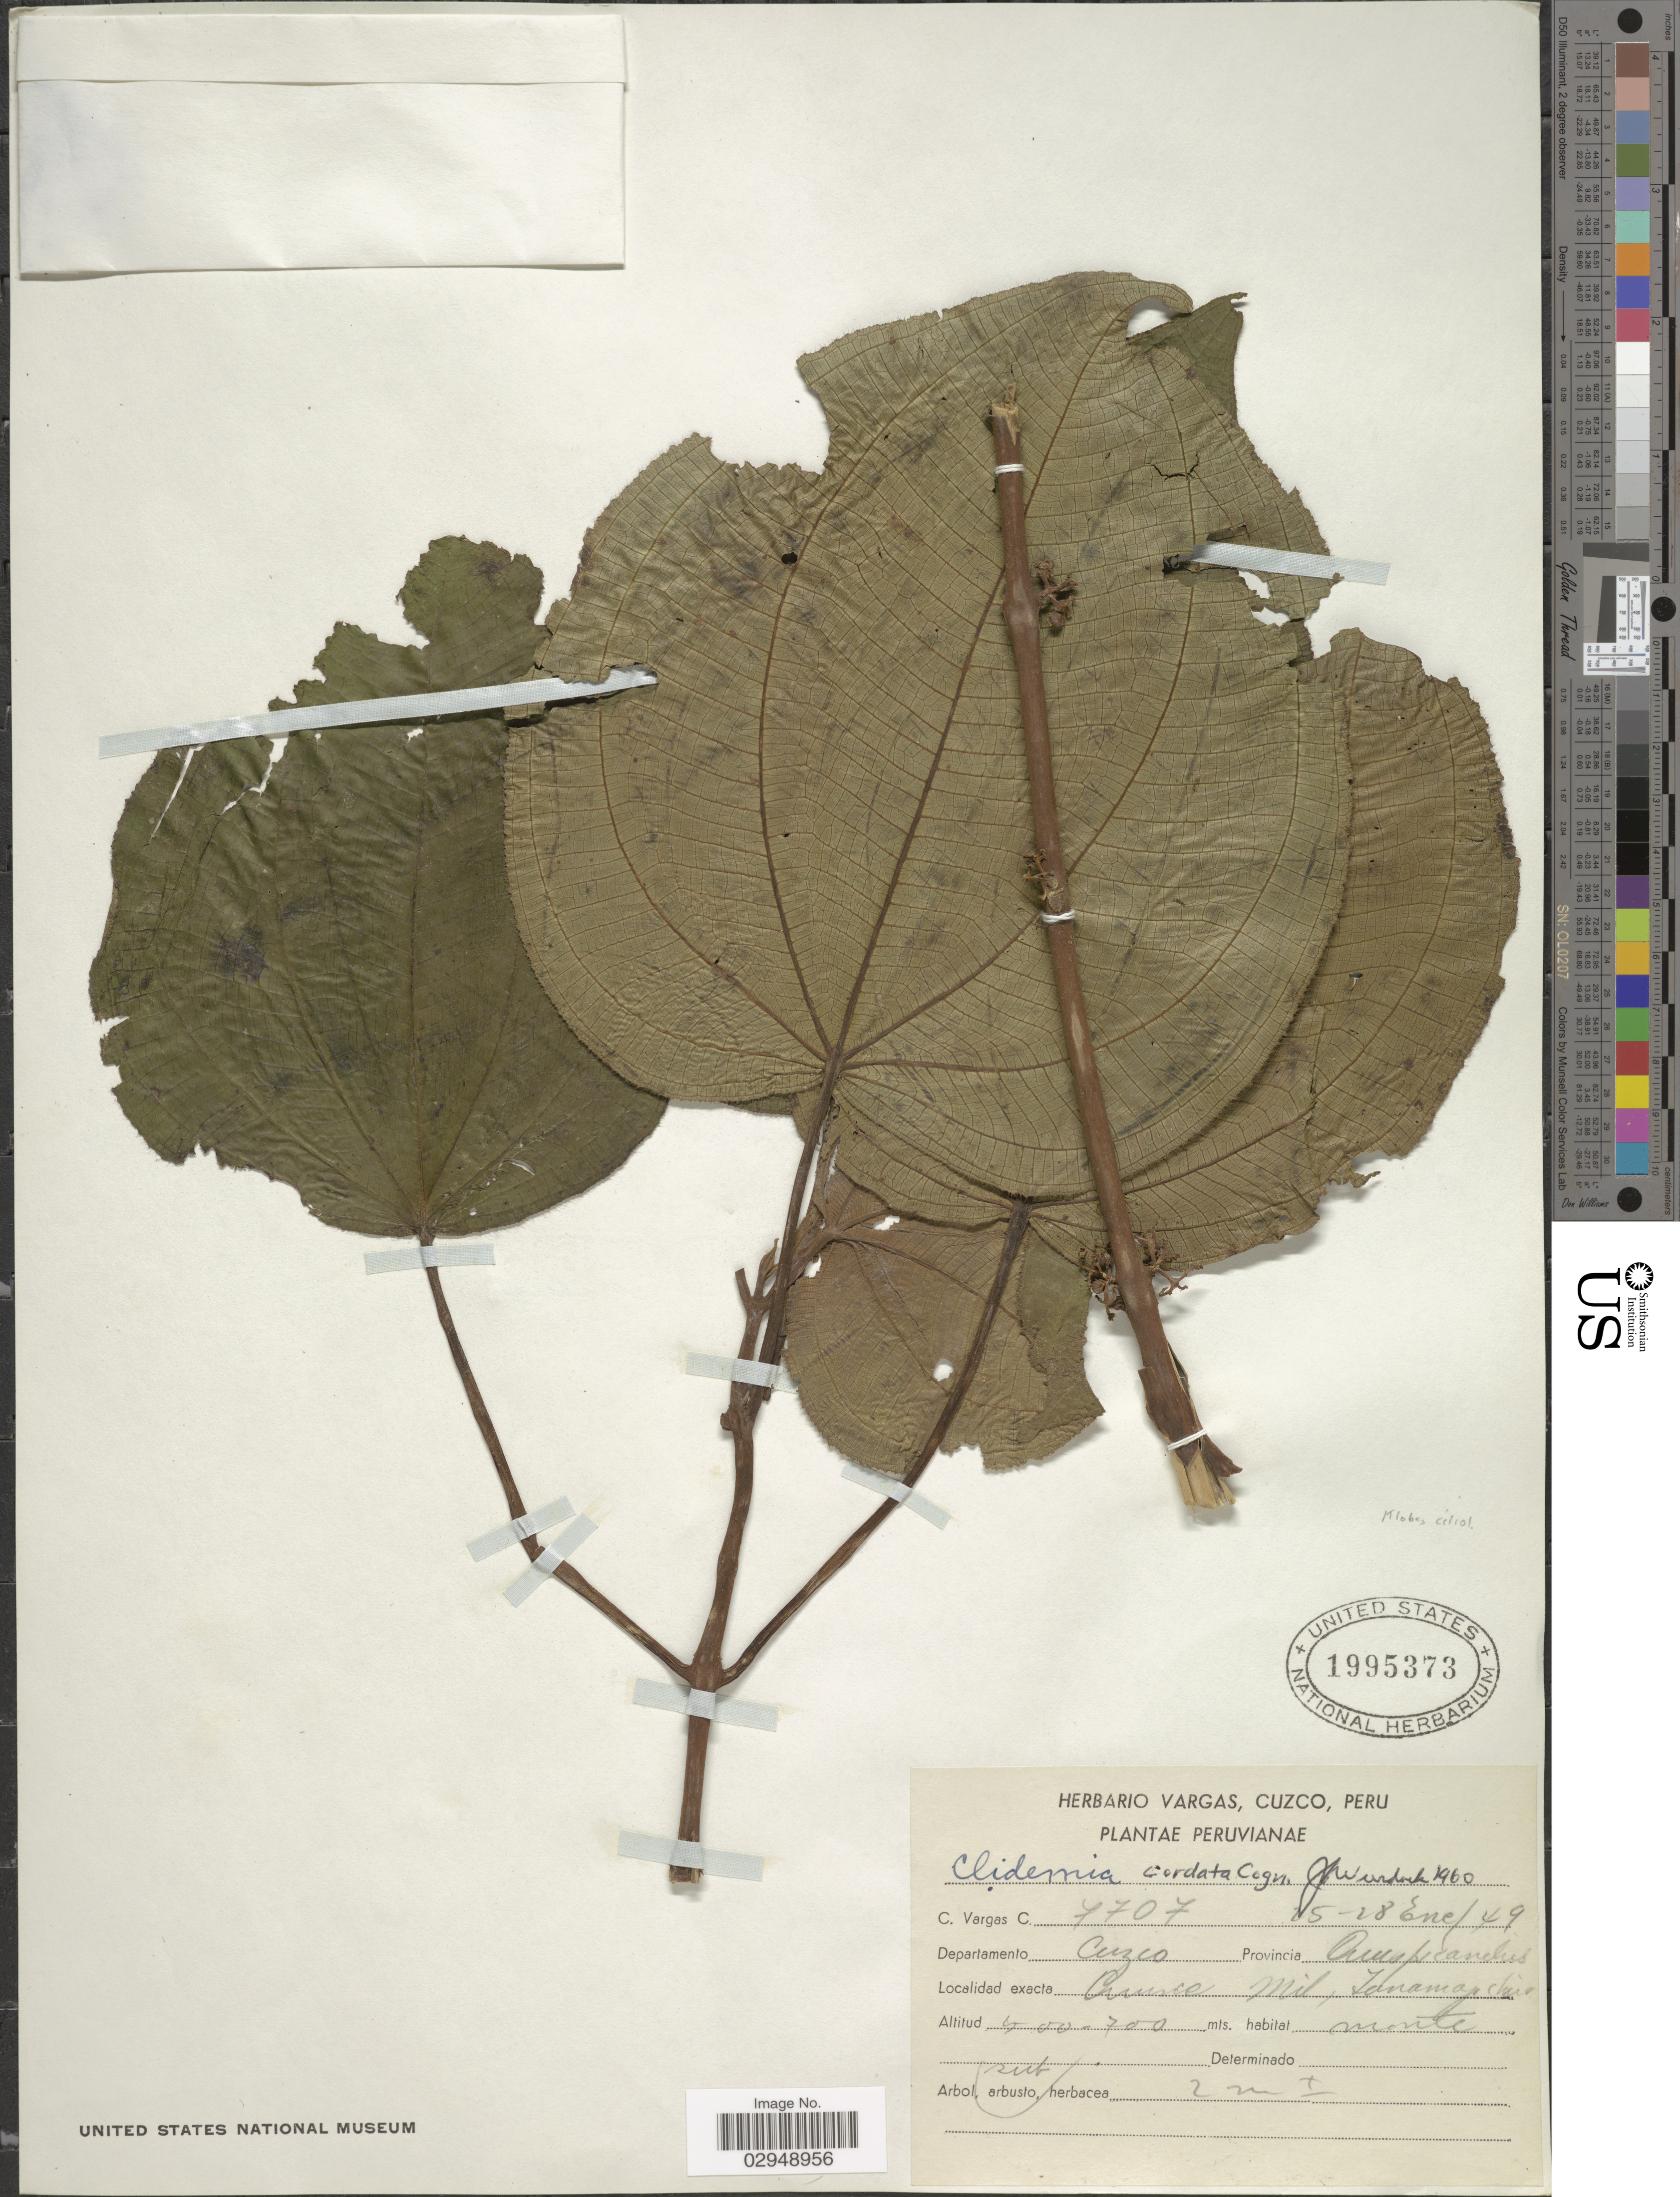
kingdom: Plantae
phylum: Tracheophyta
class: Magnoliopsida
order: Myrtales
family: Melastomataceae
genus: Clidemia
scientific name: Clidemia cordata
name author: Cogn. ex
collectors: C. Vargas Calderón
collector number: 7707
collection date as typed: Transcribed d/m/y: 25/1/49 to 28/1/49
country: Peru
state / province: Cusco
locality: Quince Mil, Yanamayo Chico, Provincia Quispicanchis, Departamento Cuzco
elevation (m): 500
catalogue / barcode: US 1995373